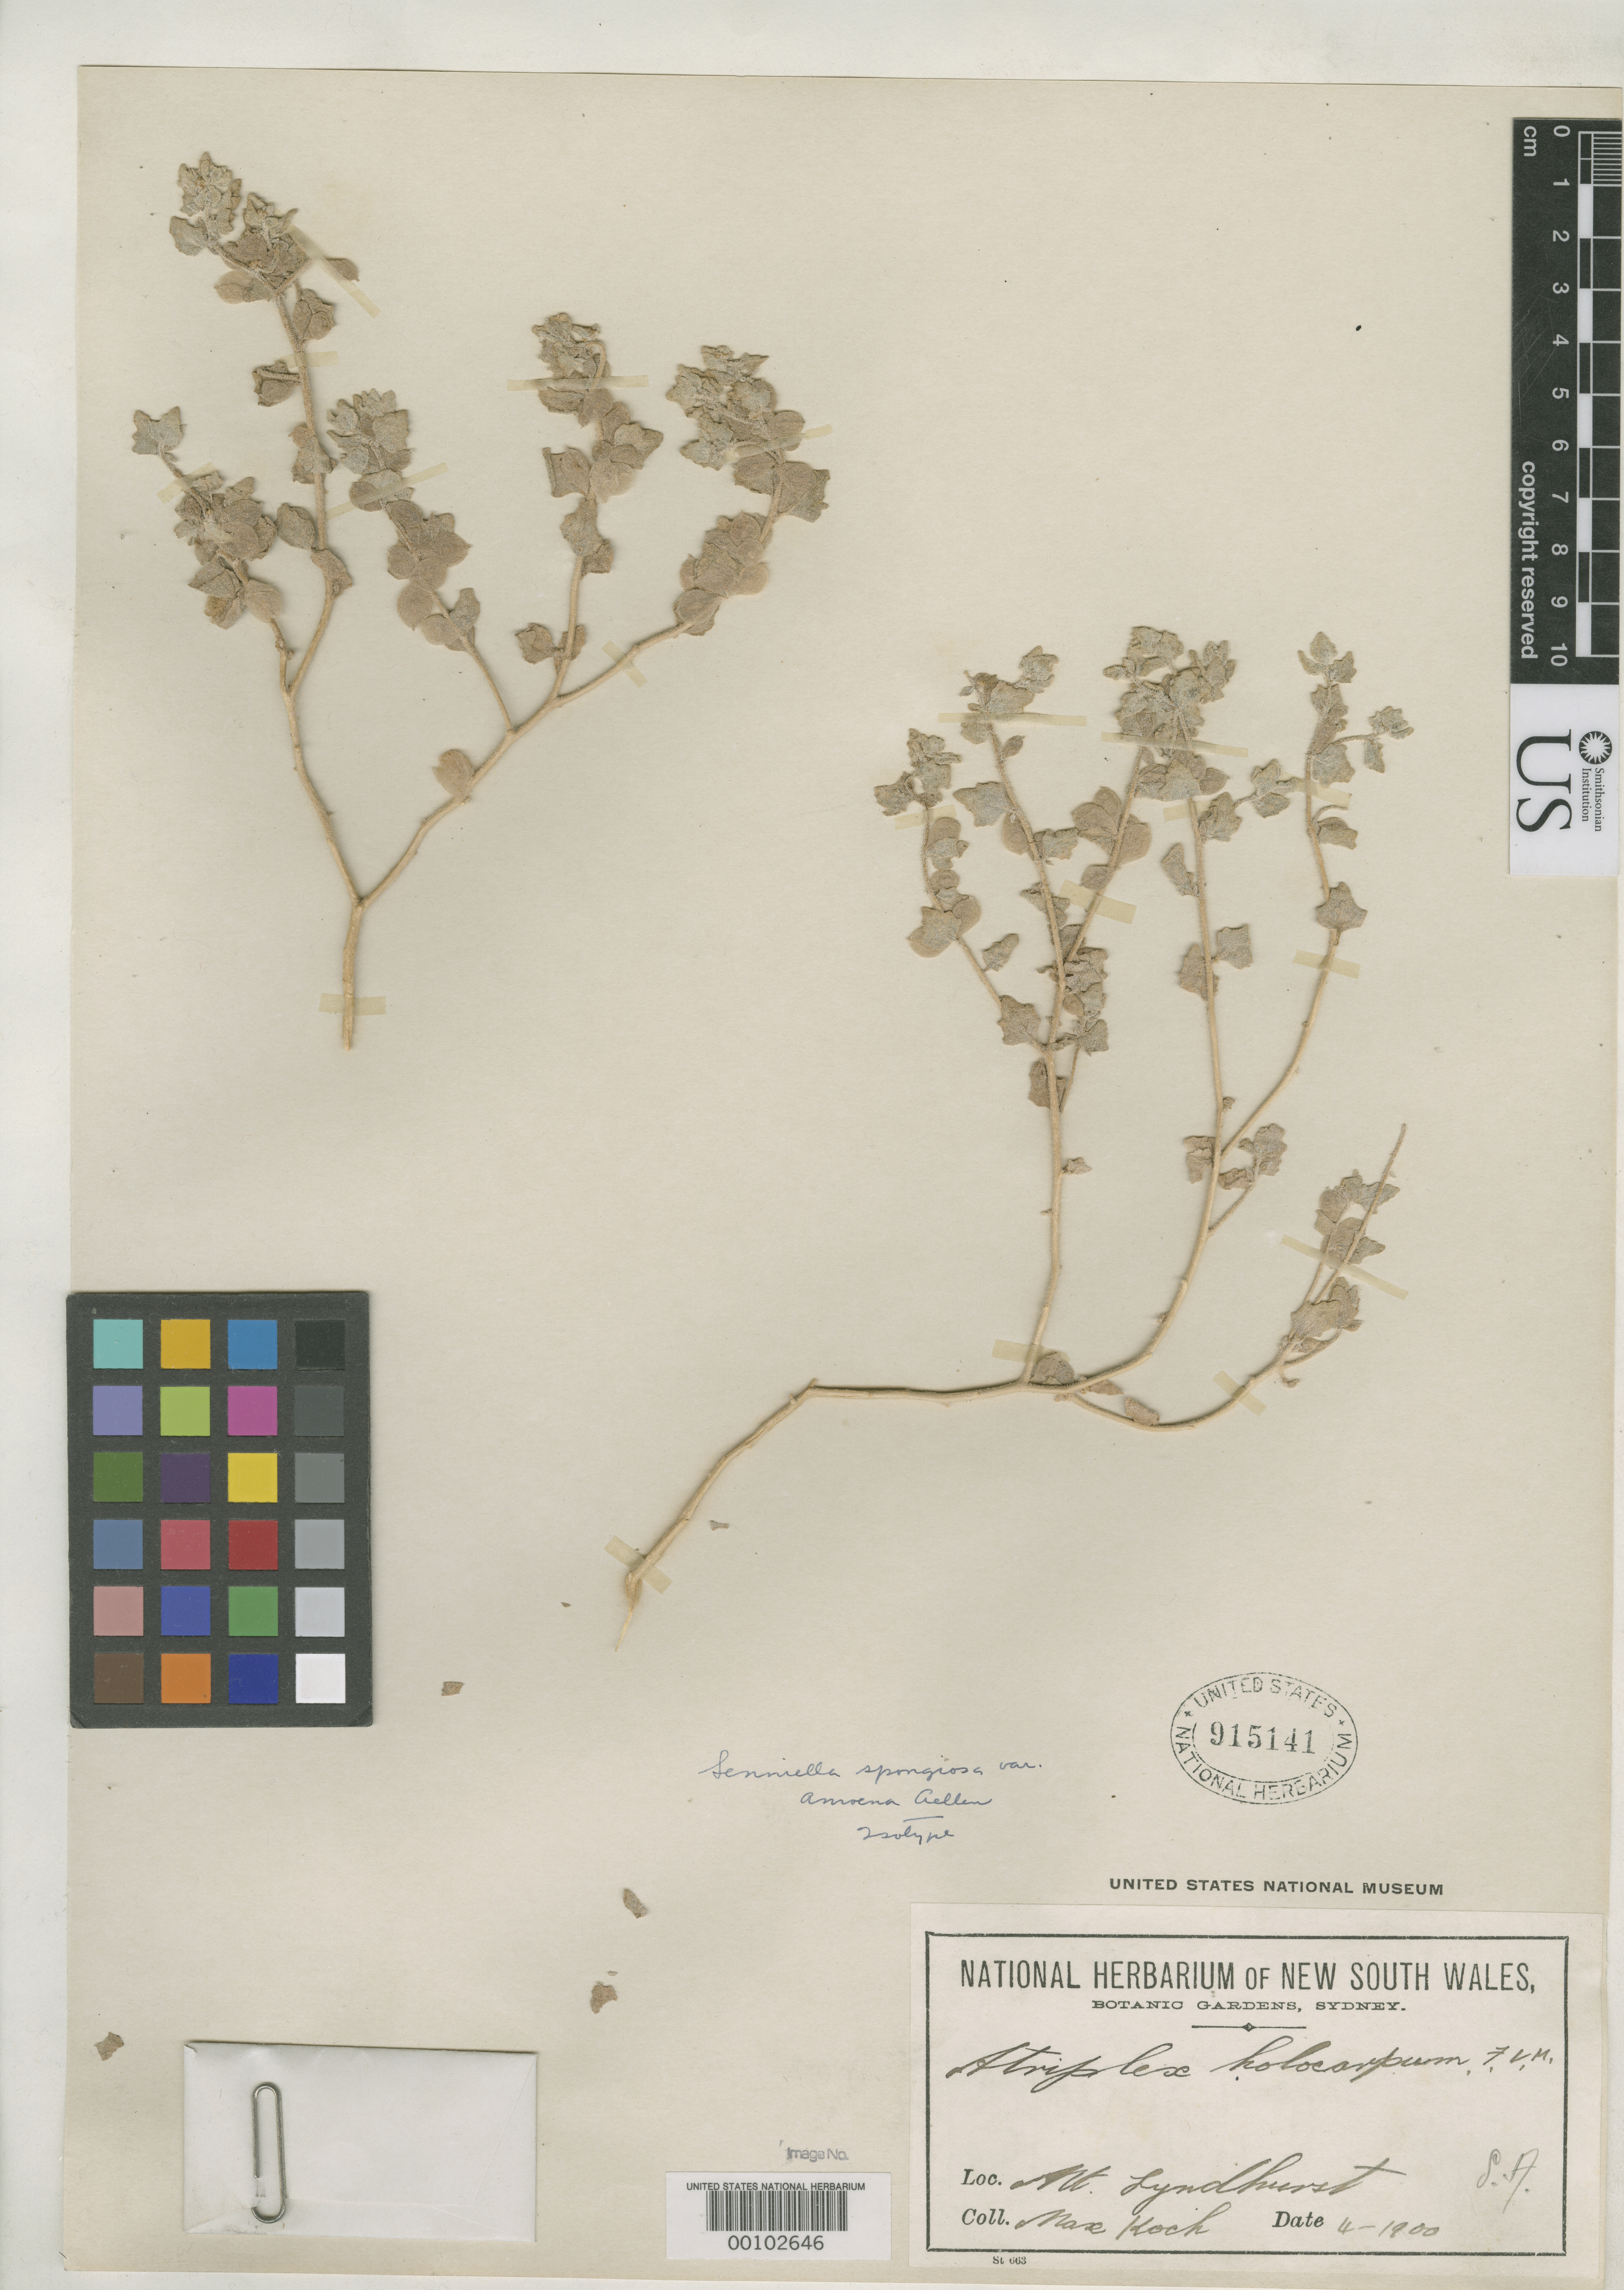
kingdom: Plantae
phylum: Tracheophyta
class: Magnoliopsida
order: Caryophyllales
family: Amaranthaceae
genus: Senniella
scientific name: Senniella spongiosa var. amoena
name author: Aellen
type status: Isotype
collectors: M. Koch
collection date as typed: Apr 1900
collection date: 1900-04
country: Australia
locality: Mt. Lyndhurst.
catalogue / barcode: US 915141